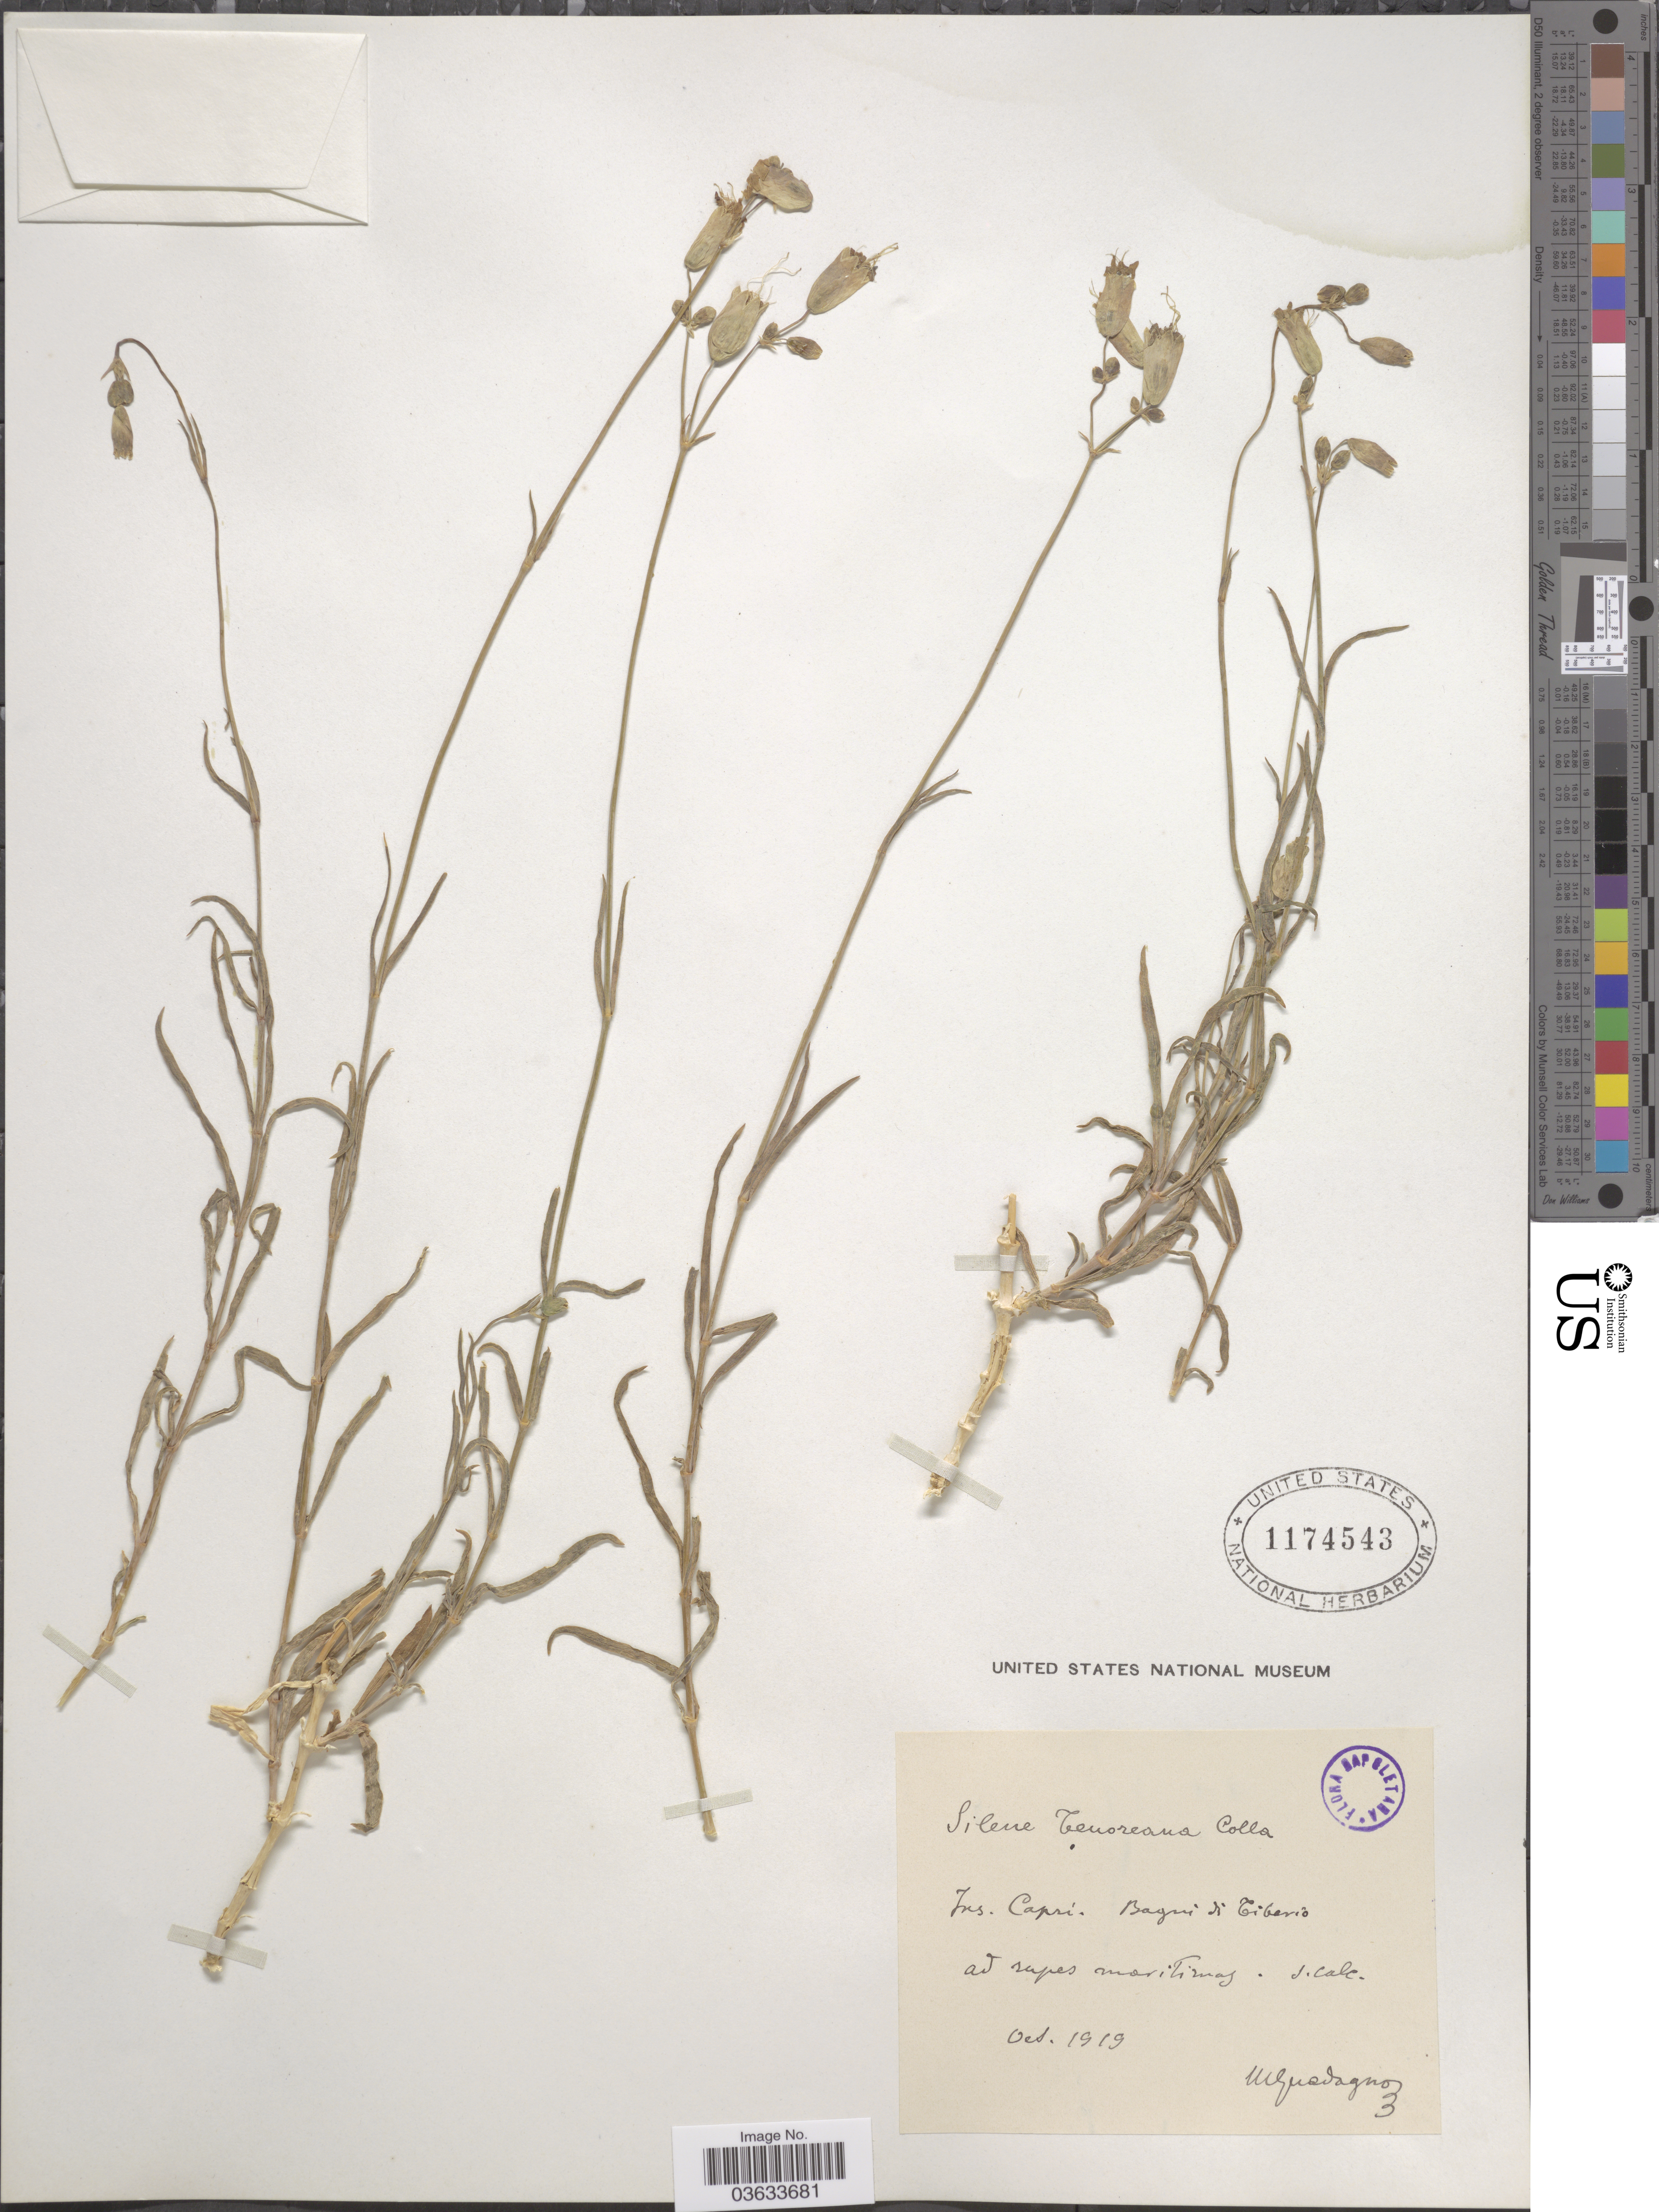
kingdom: Plantae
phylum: Tracheophyta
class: Magnoliopsida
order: Caryophyllales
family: Caryophyllaceae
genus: Silene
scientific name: Silene tenoreana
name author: Colla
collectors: M. Guadagno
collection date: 1919-10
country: Italy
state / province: Campania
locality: Ins. Capri, Bagni di Tiberio, ad rupes maritimus.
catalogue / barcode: US 1174543